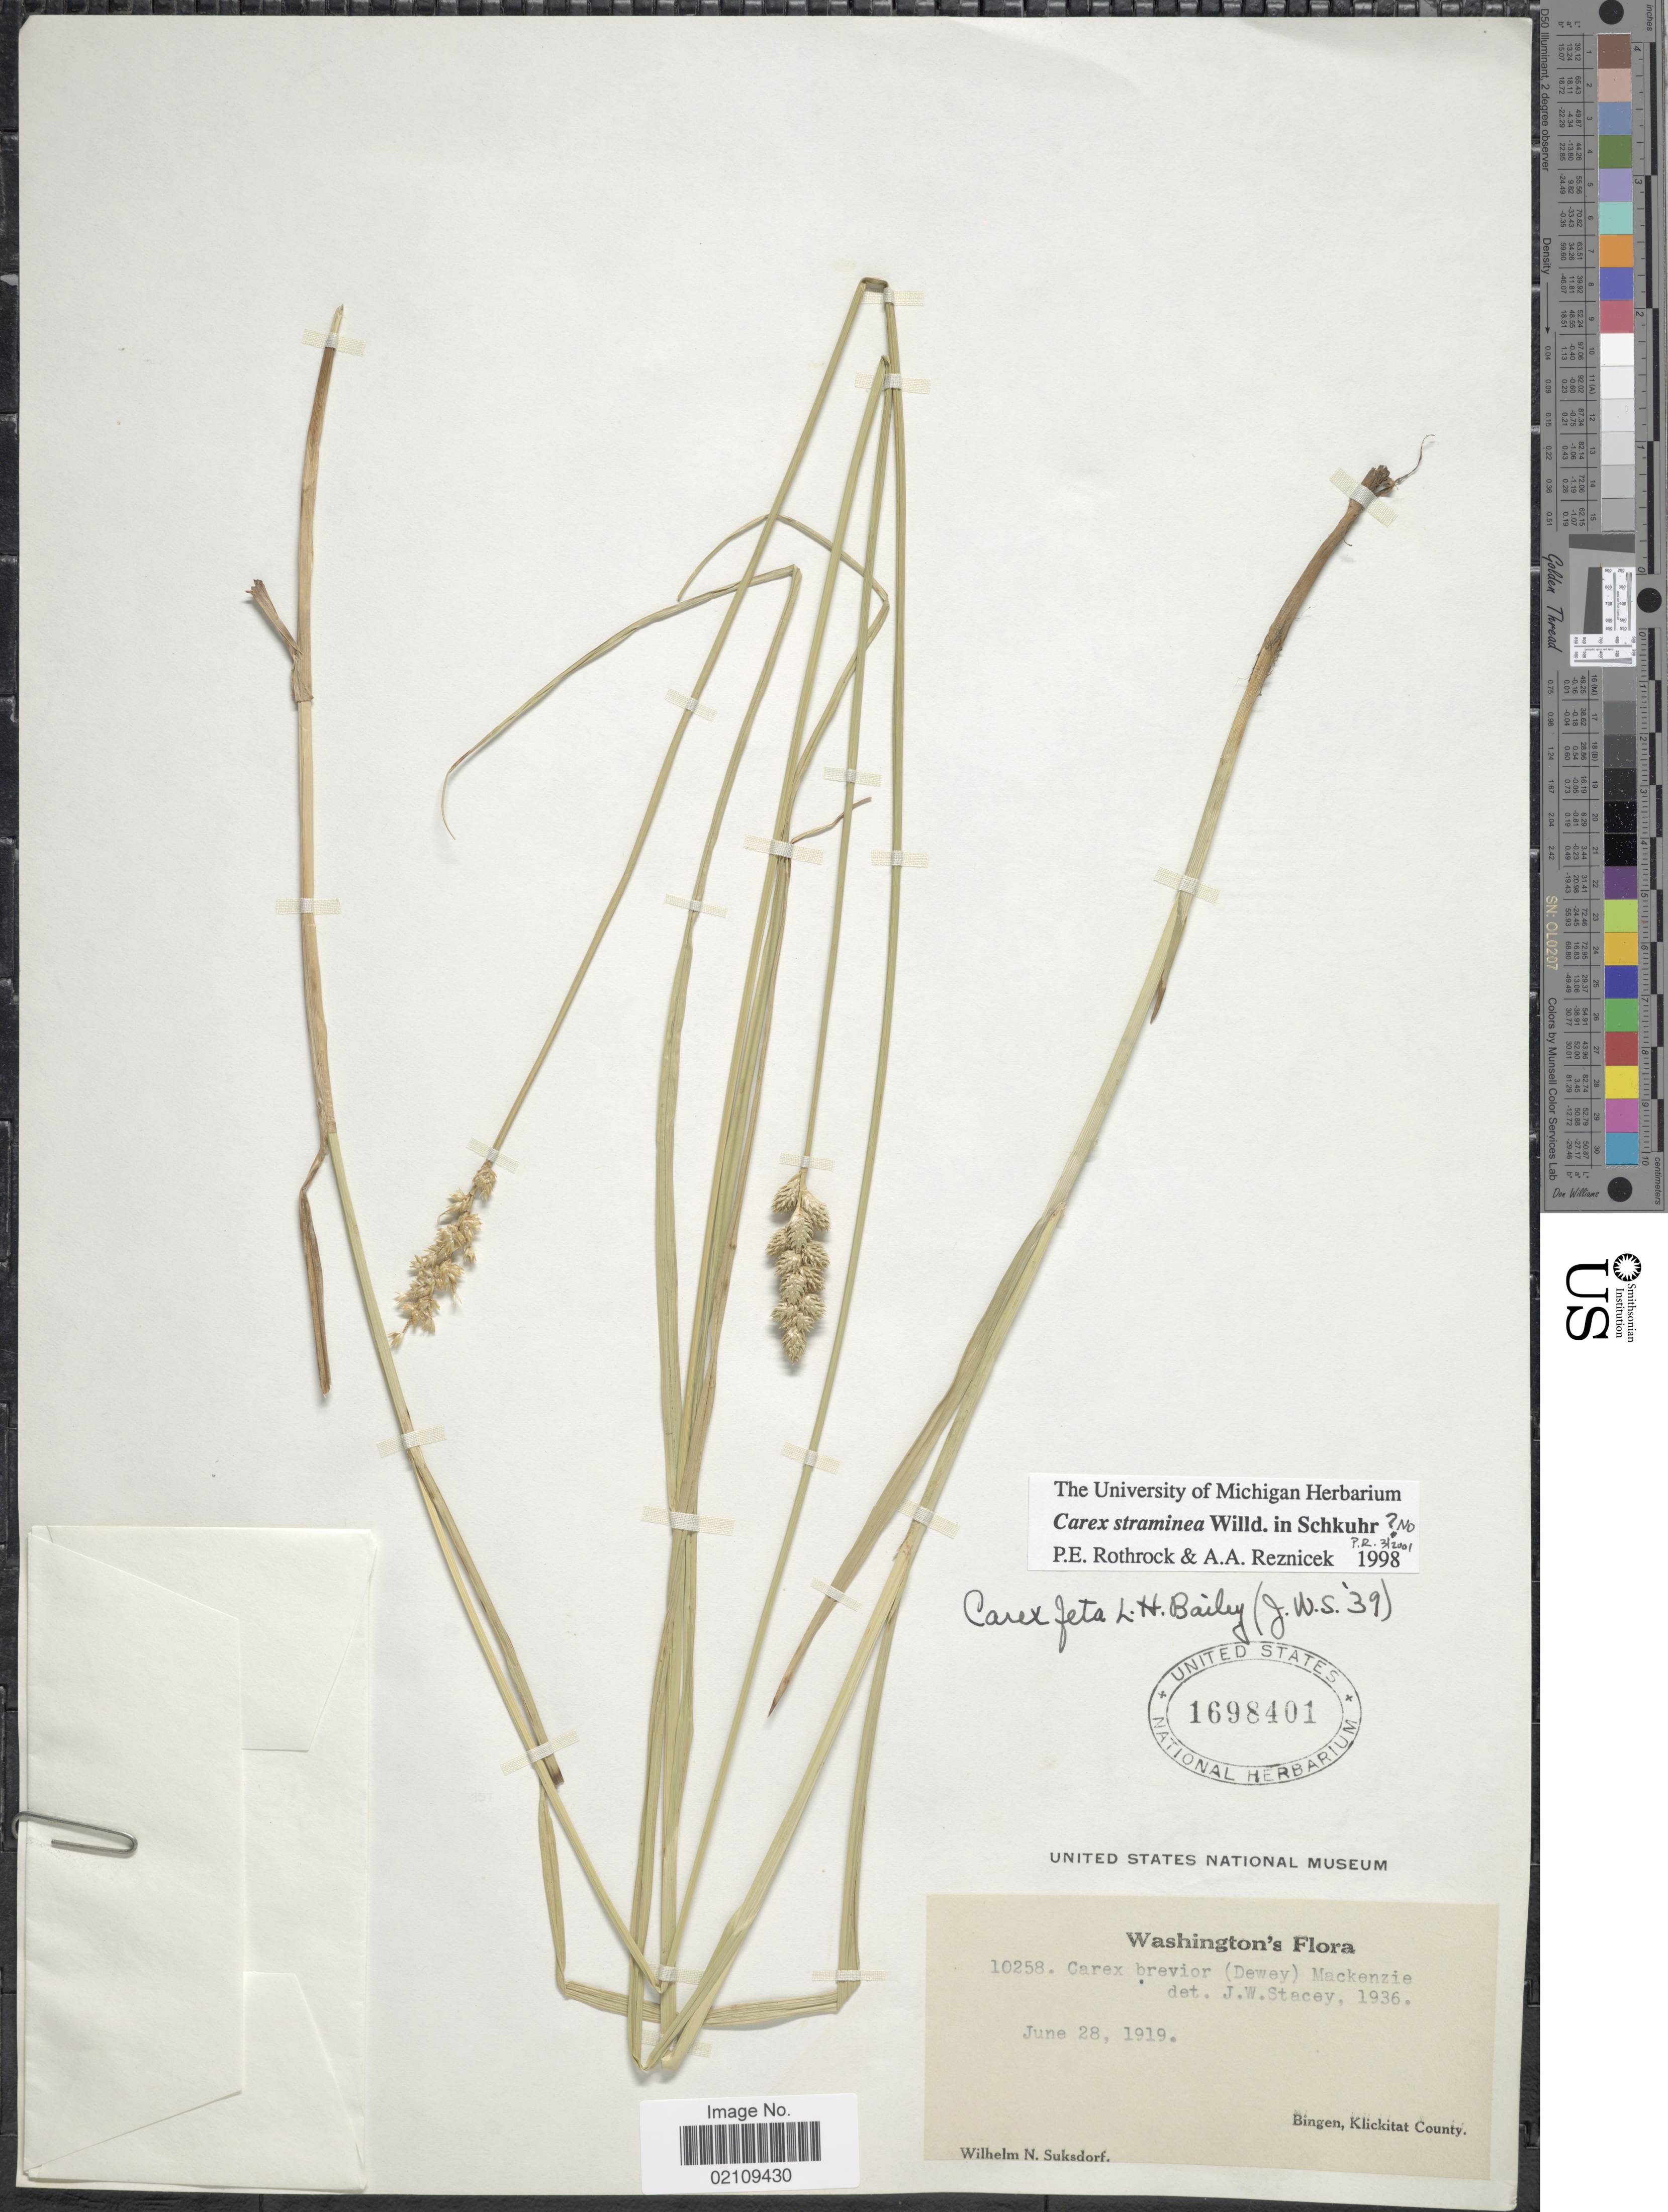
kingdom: Plantae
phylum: Tracheophyta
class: Liliopsida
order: Poales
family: Cyperaceae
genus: Carex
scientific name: Carex feta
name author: L.H. Bailey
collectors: W. N. Suksdorf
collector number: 10258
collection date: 1919-06-28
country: United States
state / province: Washington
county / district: Klickitat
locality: Bingen, Klickitat County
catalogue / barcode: US 1698401